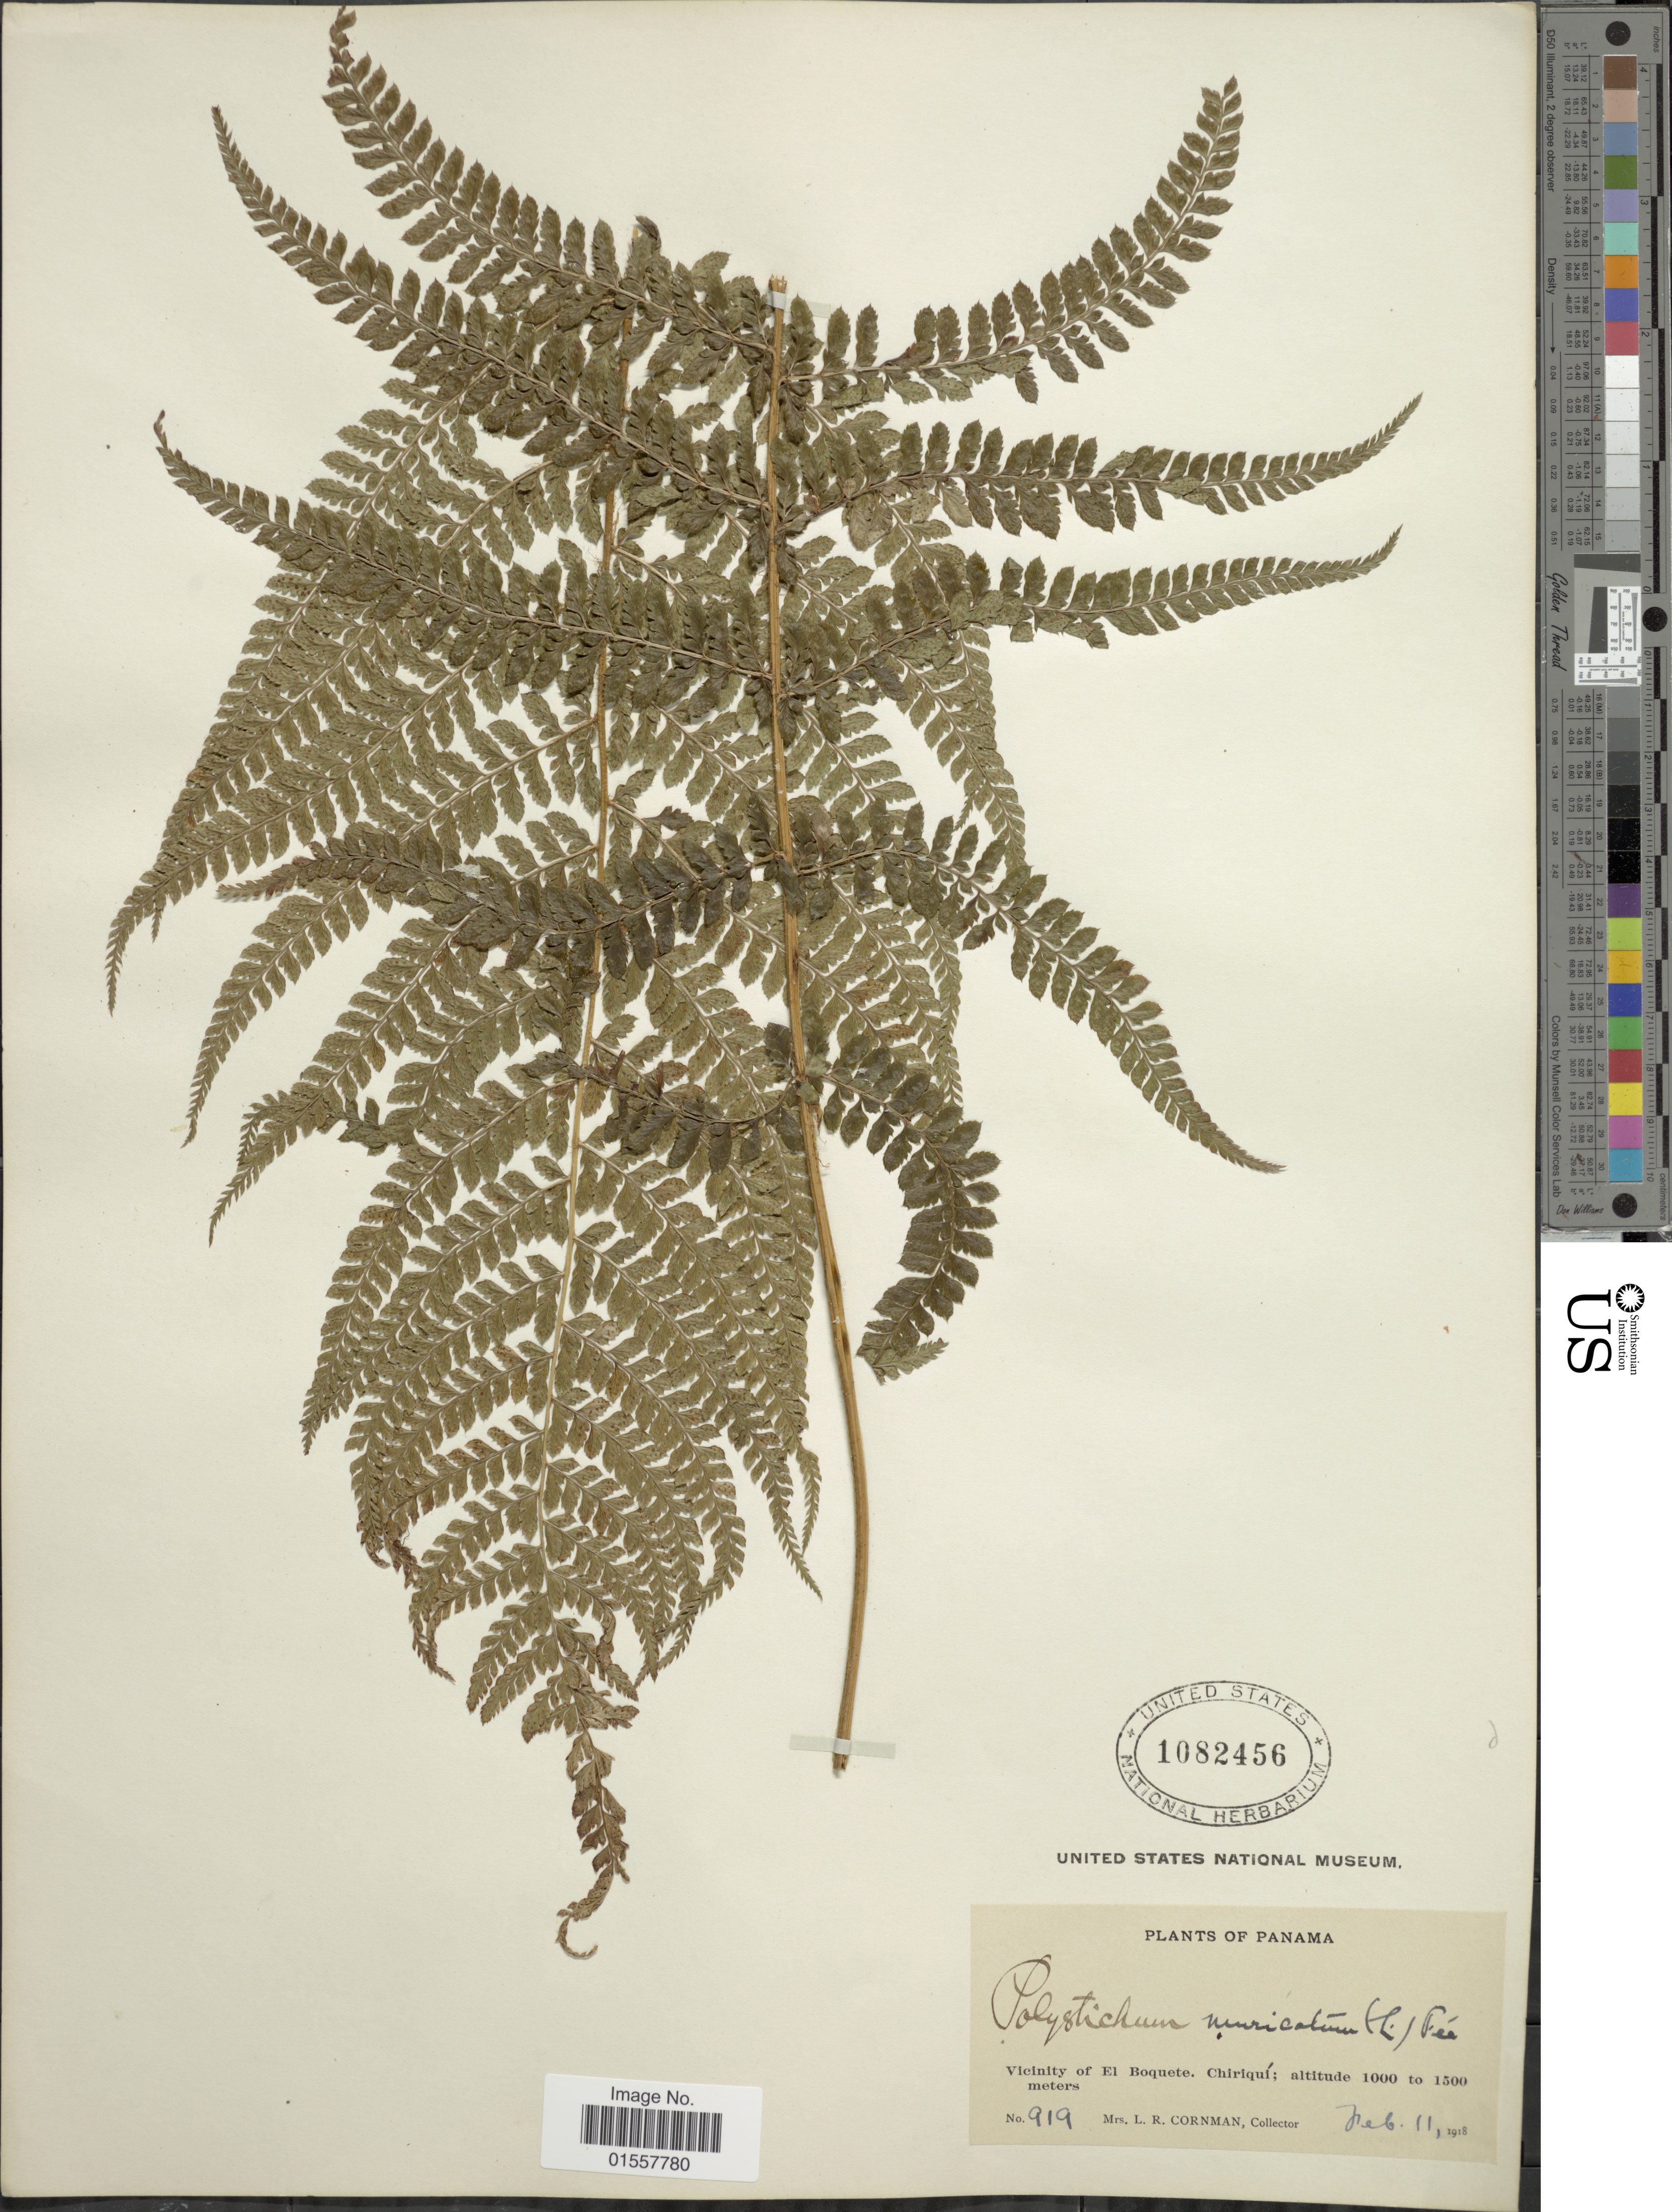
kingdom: Plantae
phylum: Tracheophyta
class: Polypodiopsida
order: Polypodiales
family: Dryopteridaceae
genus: Polystichum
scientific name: Polystichum muricatum var. muricatum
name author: (L.) Fée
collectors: L. Cornman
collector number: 919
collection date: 1918-02-11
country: Panama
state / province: Chiriqui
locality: Vicinity of El Boquete, Chiriqui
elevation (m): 1000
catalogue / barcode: US 1082456